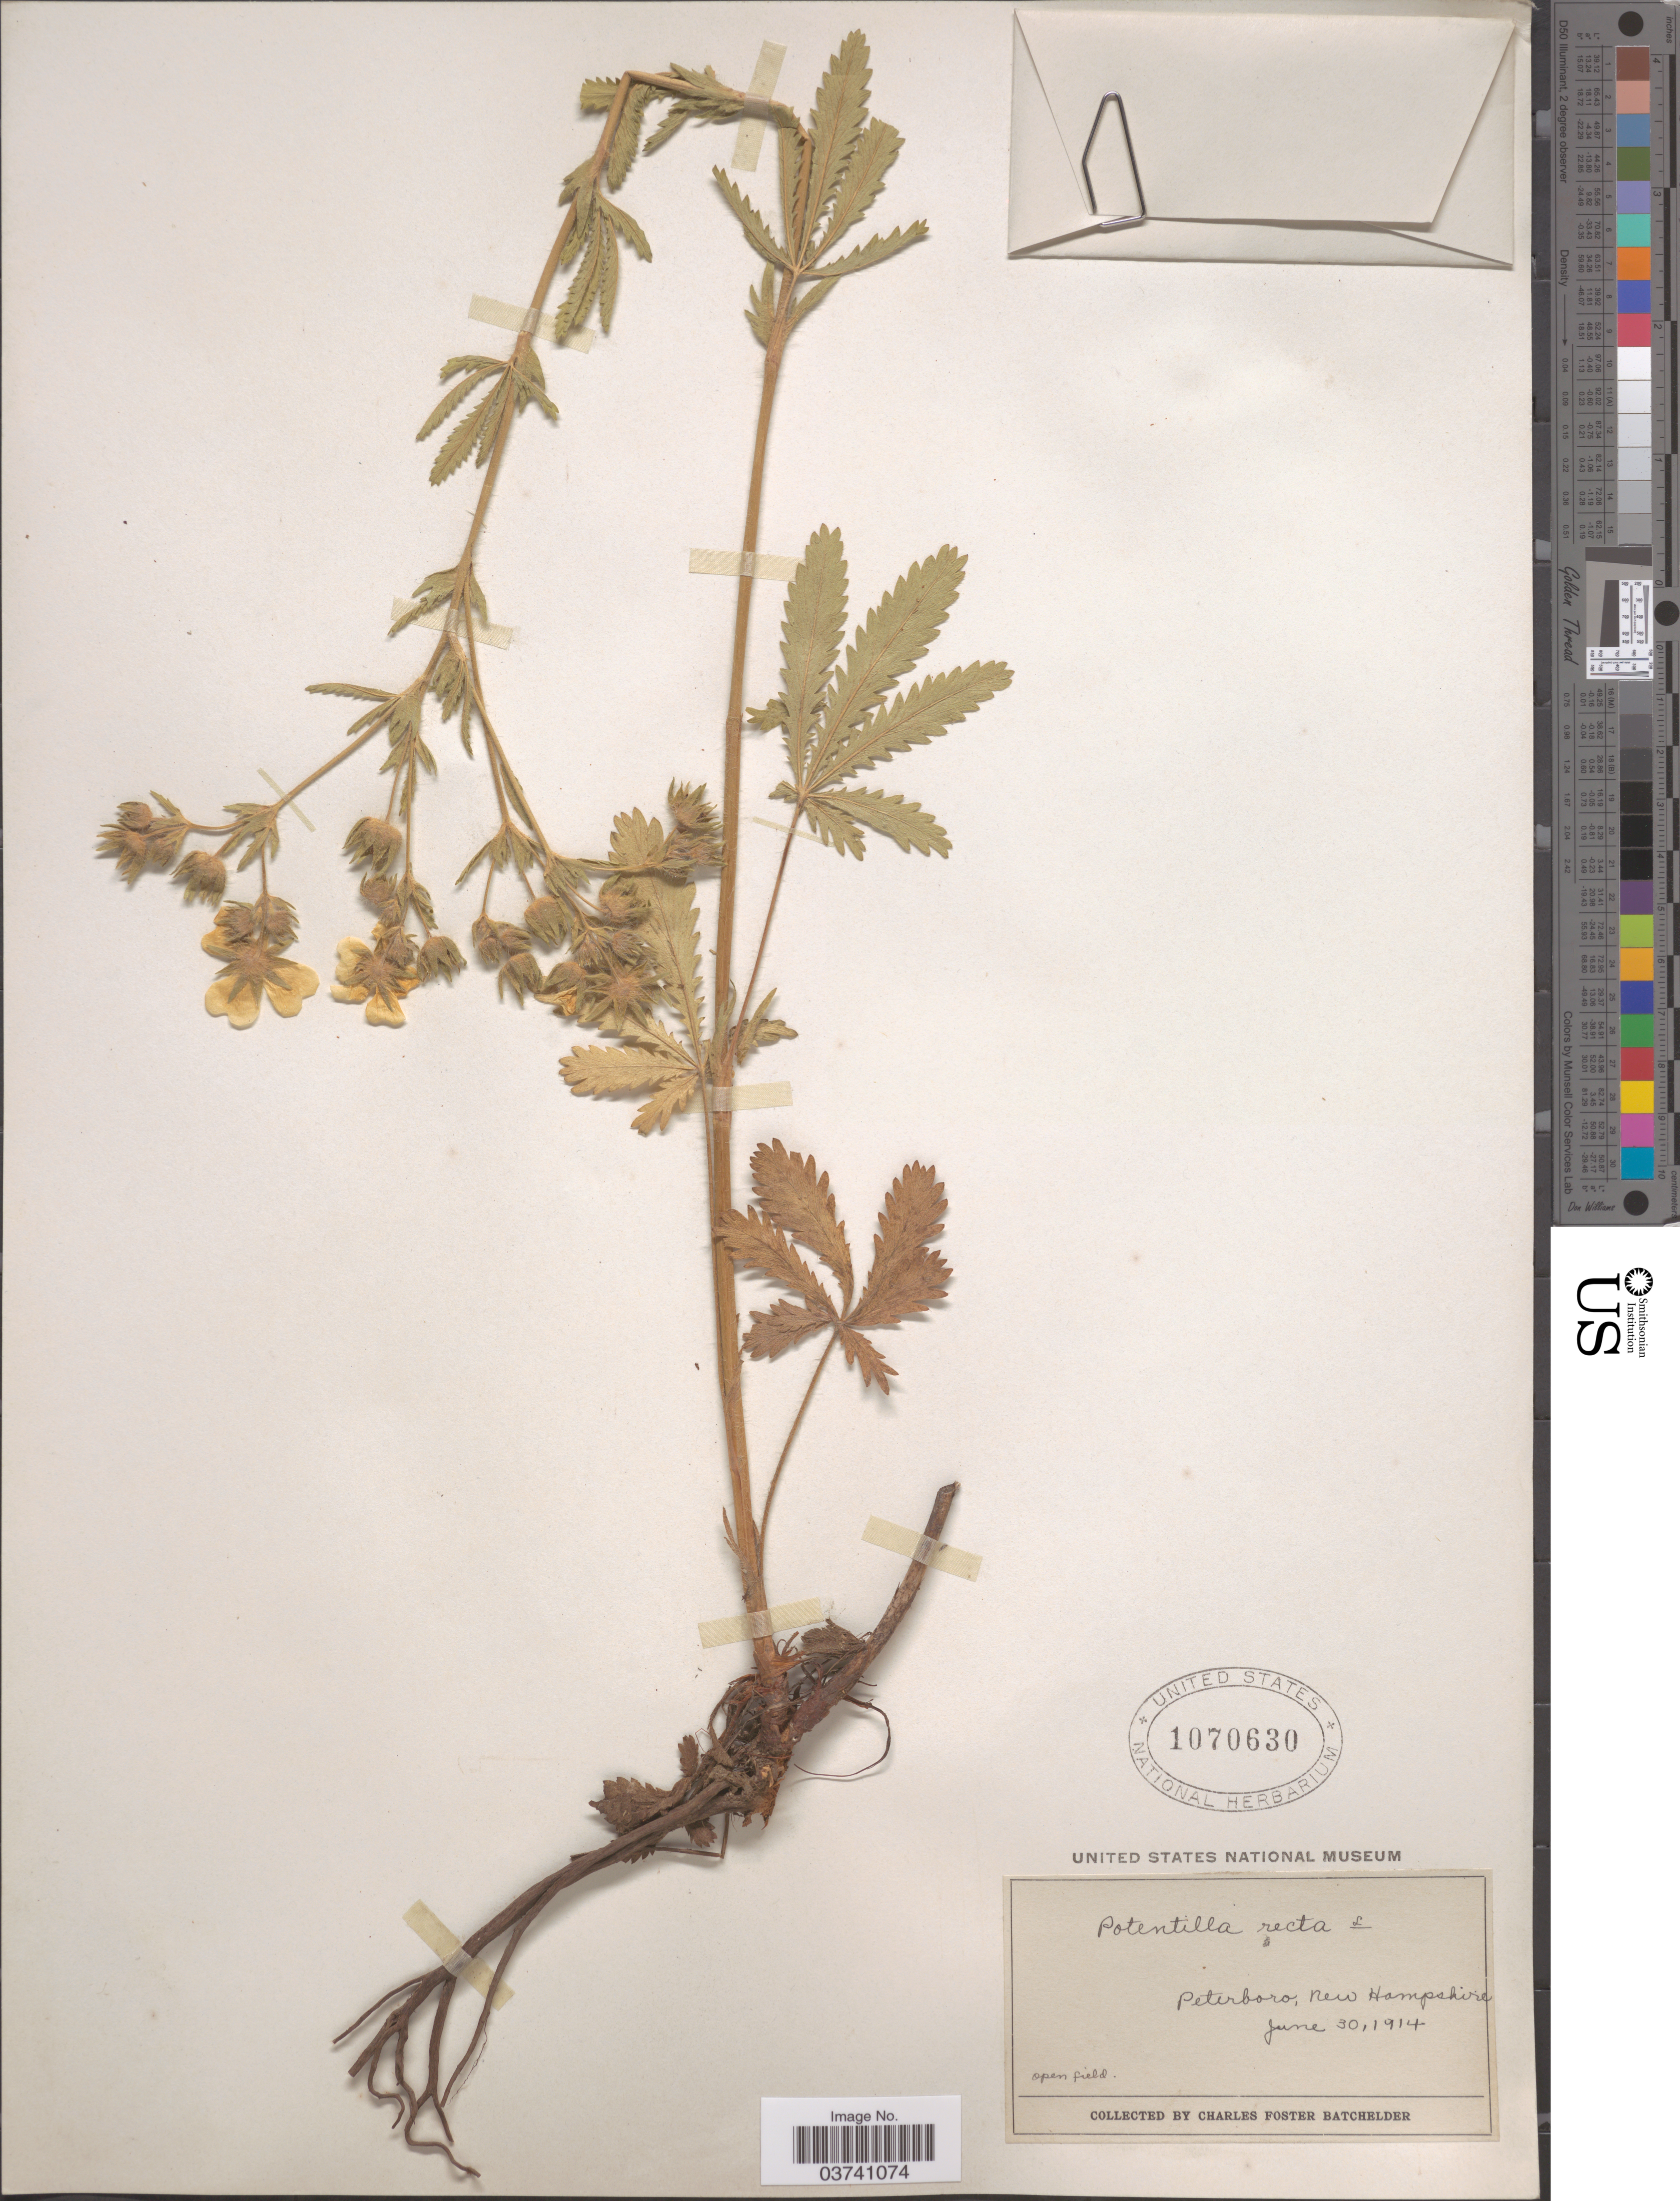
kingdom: Plantae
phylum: Tracheophyta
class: Magnoliopsida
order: Rosales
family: Rosaceae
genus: Potentilla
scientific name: Potentilla recta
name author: L.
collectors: C. Batchelder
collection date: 1914-06-30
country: United States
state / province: New Hampshire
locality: Peterboro.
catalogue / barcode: US 1070630